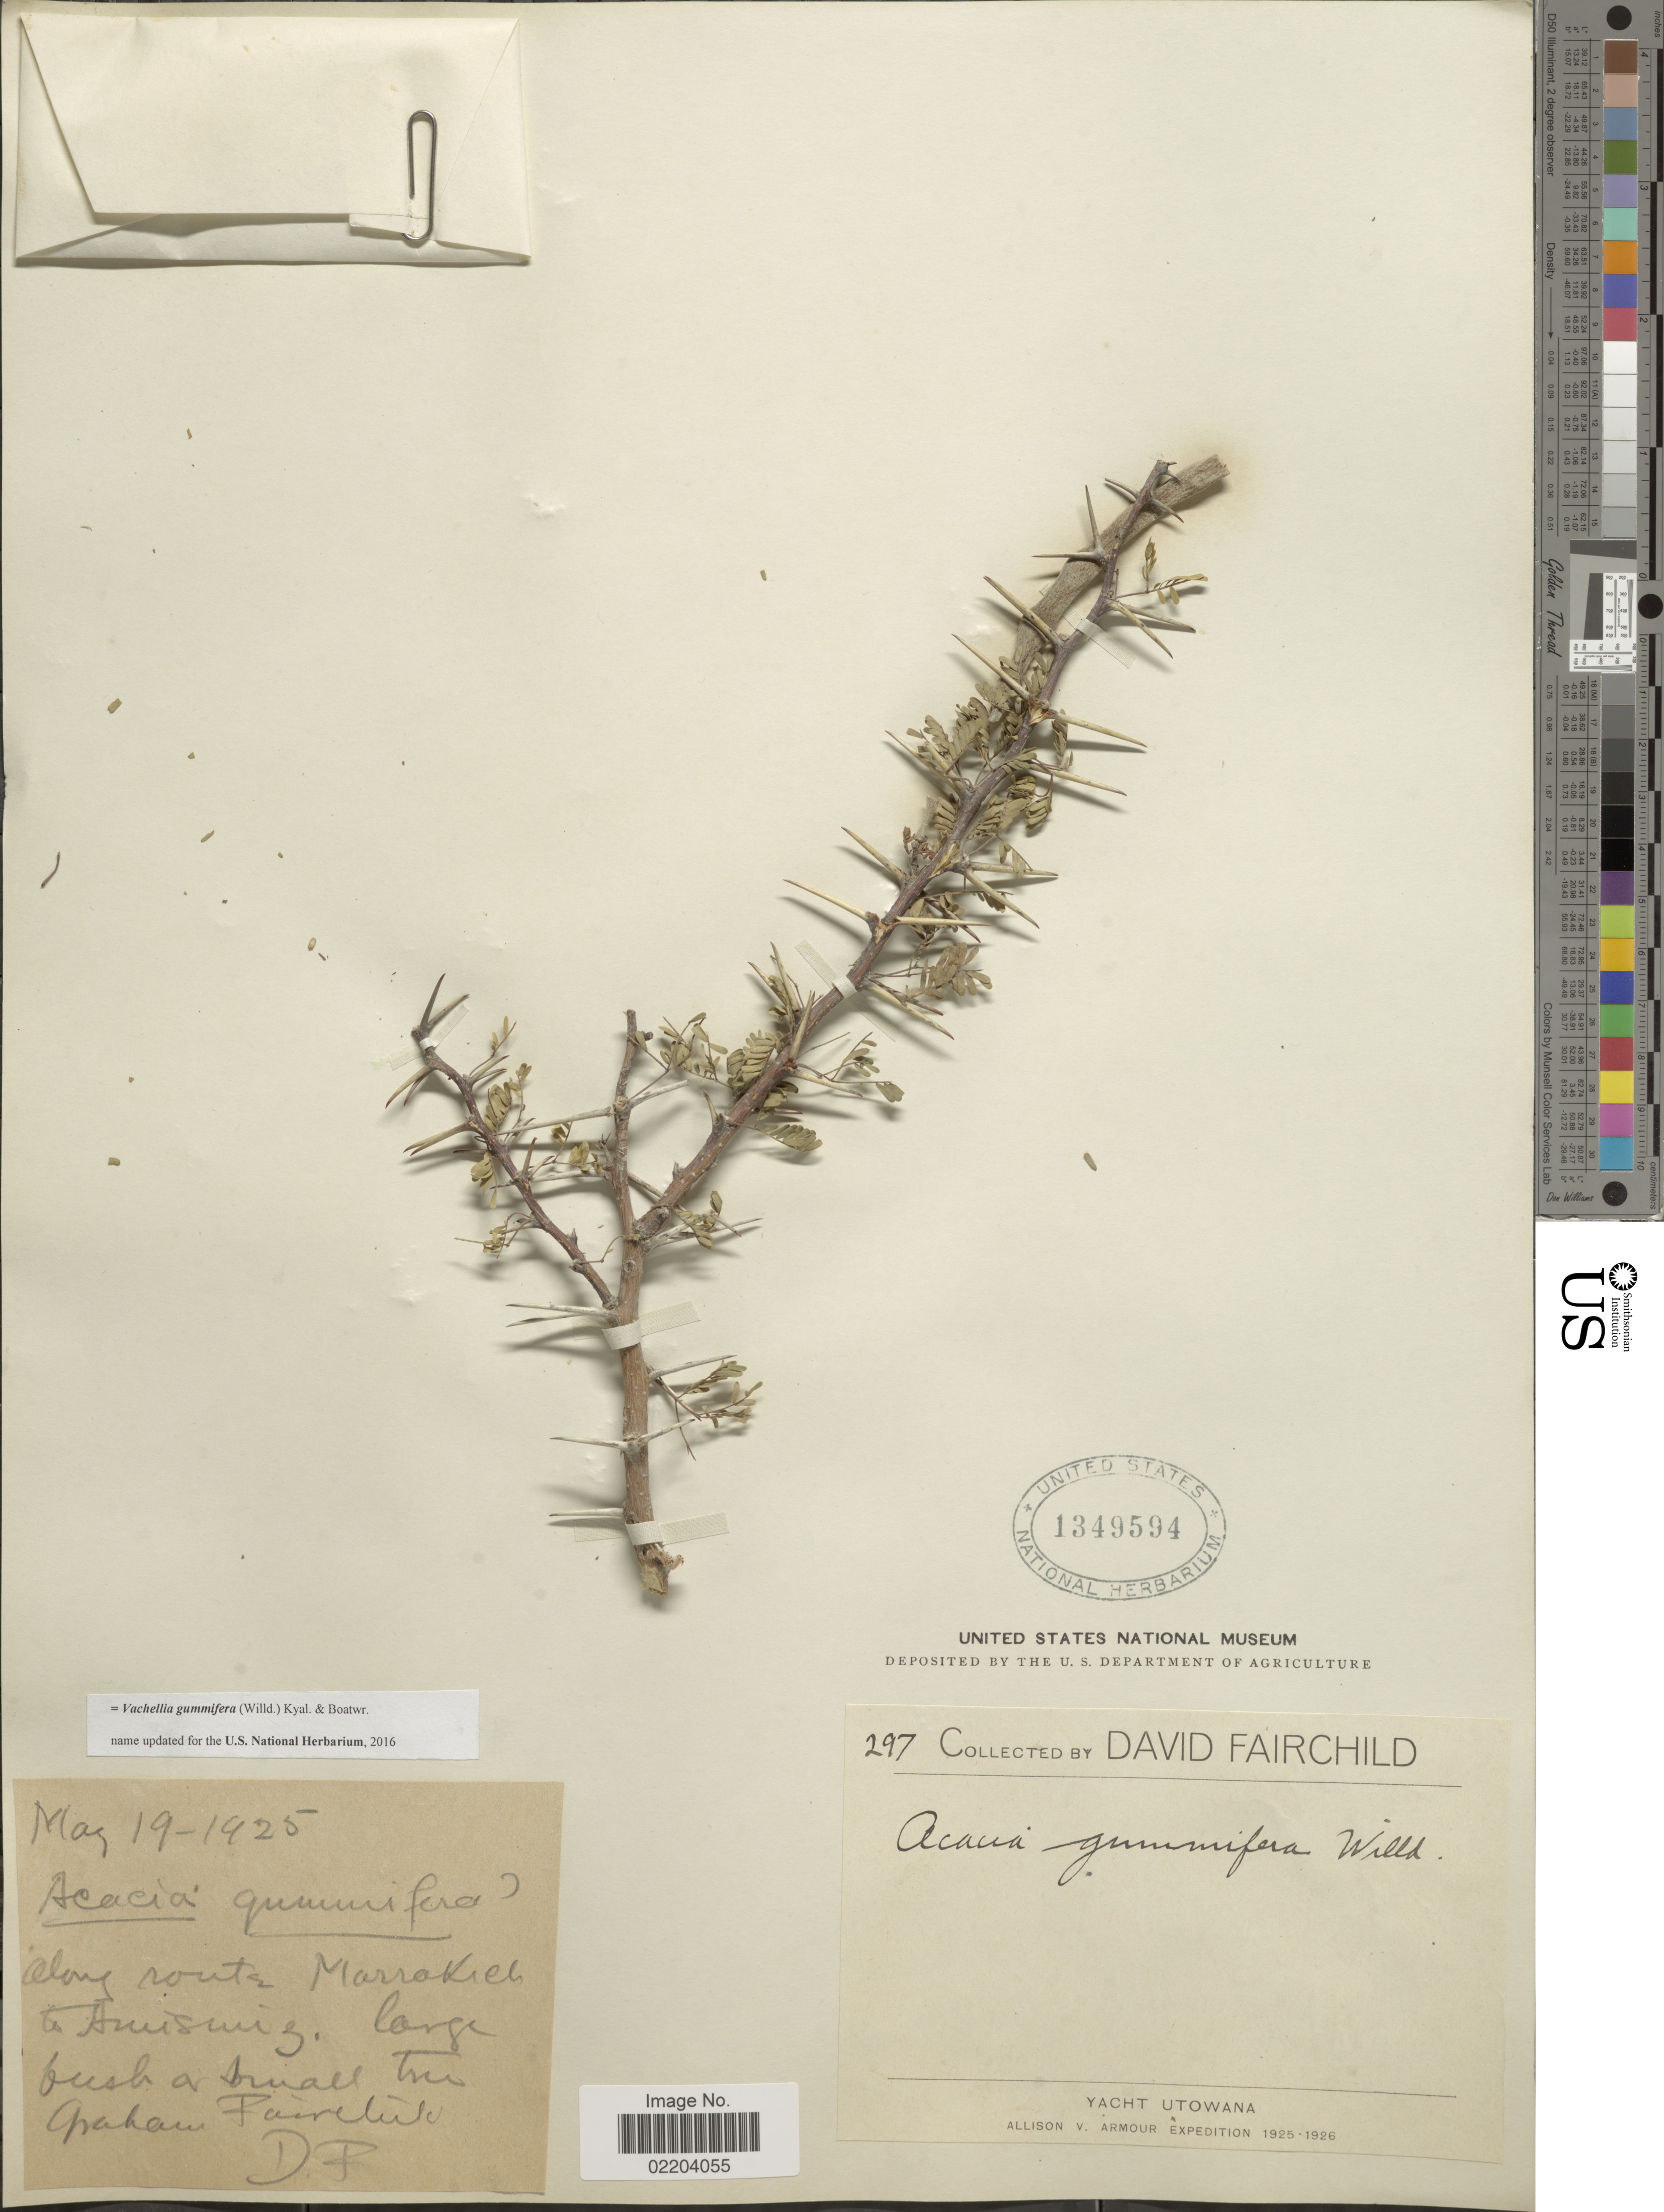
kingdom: Plantae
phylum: Tracheophyta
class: Magnoliopsida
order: Fabales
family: Fabaceae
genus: Vachellia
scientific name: Vachellia gummifera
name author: (Willd.) Kyal. & Boatwr.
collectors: D. Fairchild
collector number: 297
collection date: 1925-05-19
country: Morocco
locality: Along route Marrakech to Amizmiz.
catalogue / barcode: US 1349594